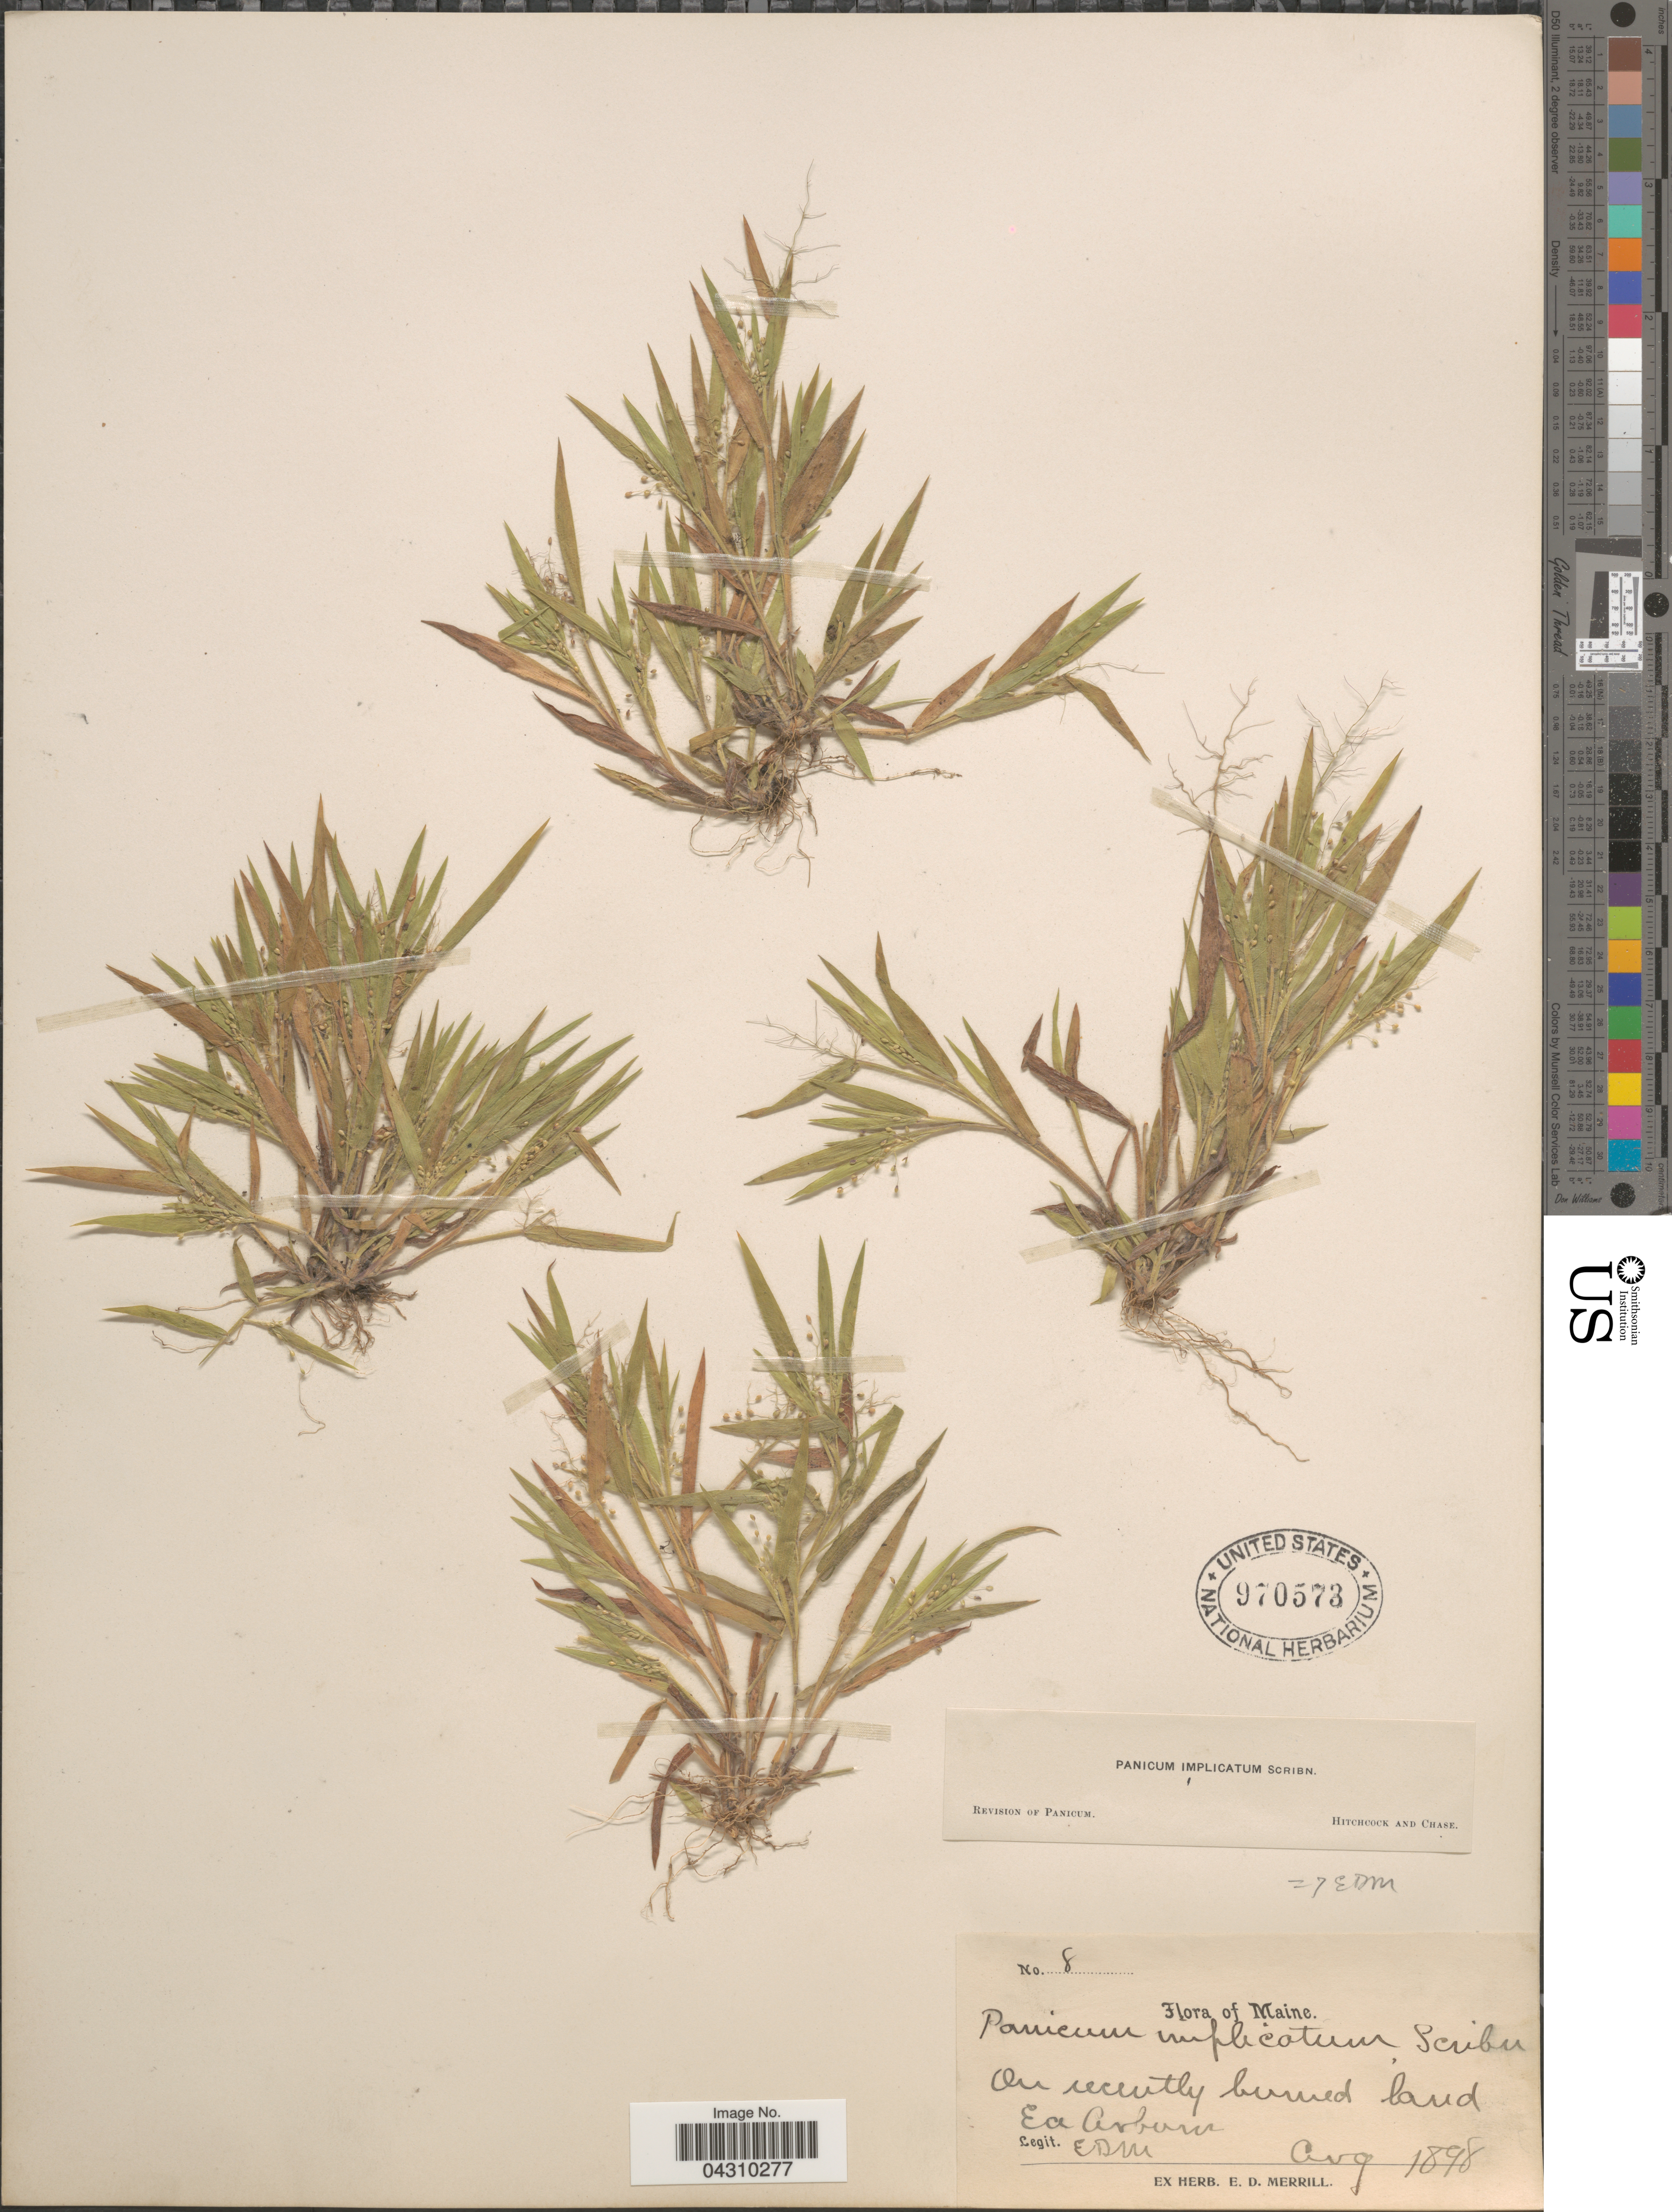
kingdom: Plantae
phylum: Tracheophyta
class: Liliopsida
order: Poales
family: Poaceae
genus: Dichanthelium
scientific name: Dichanthelium acuminatum var. acuminatum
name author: (Sw.) Gould & C.A. Clark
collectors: E. D. Merrill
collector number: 8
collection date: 1898-08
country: United States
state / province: Maine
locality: On recently burned land. Ea Auburn.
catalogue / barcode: US 970573